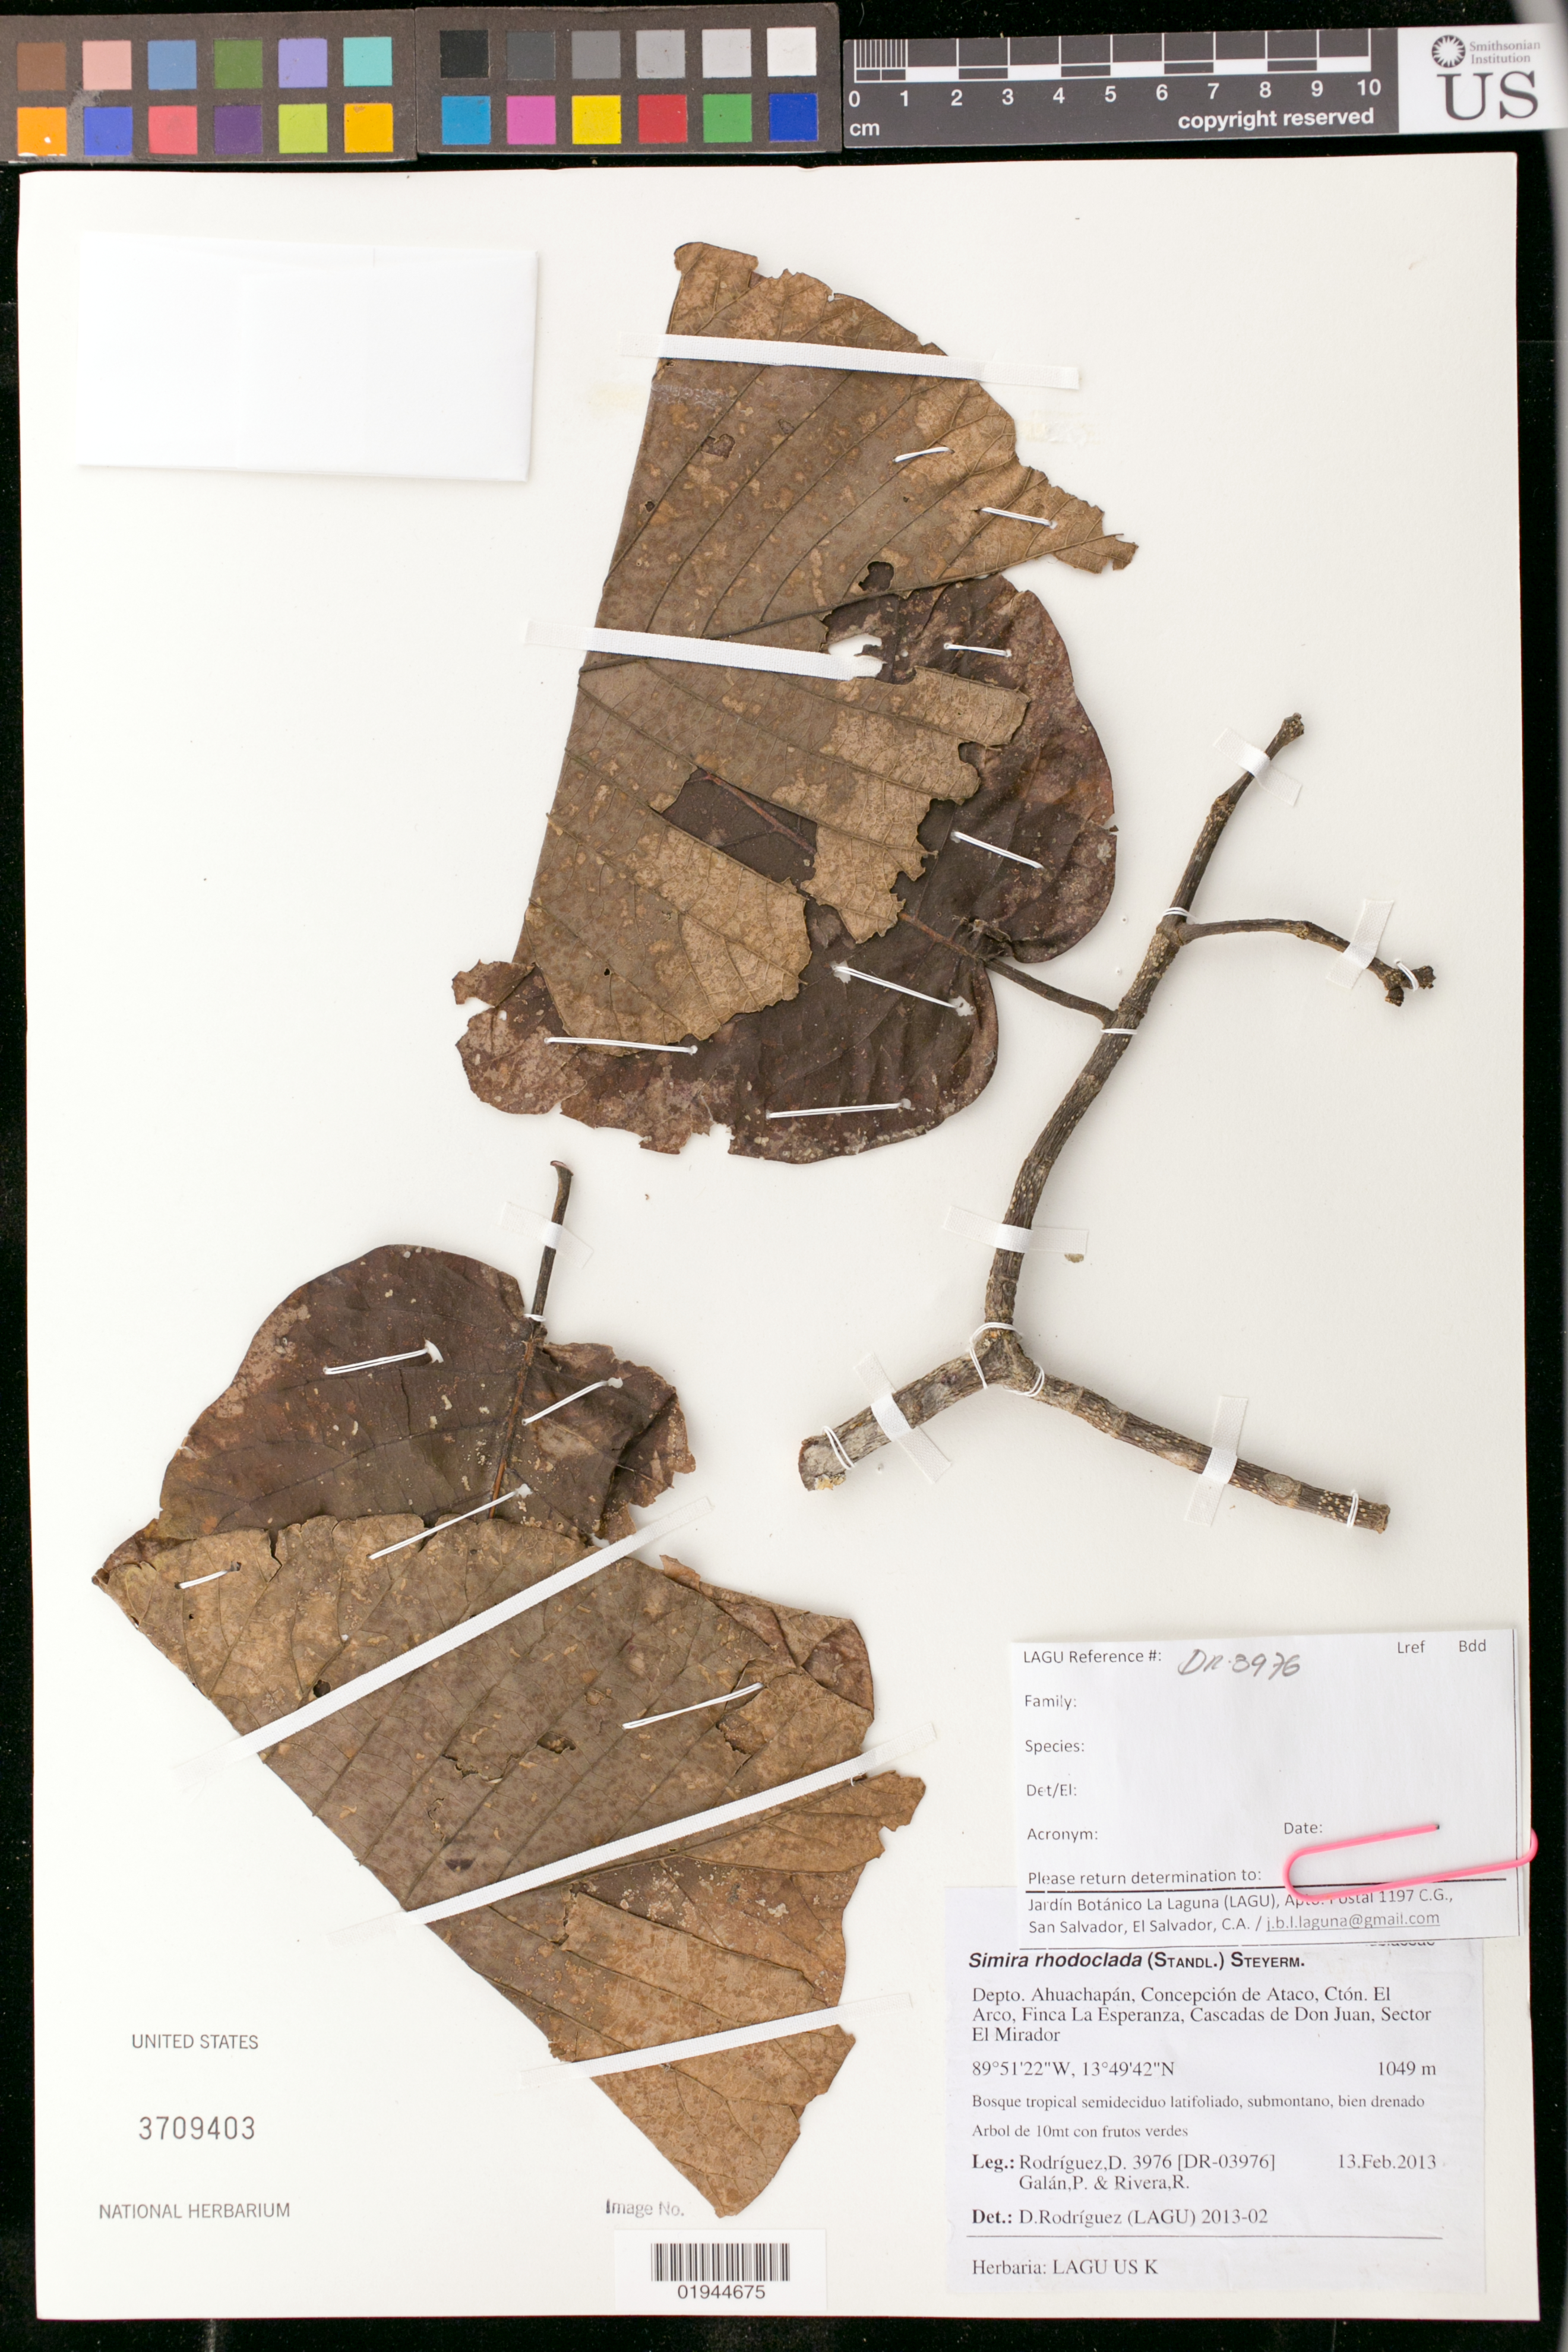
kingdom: Plantae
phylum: Tracheophyta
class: Magnoliopsida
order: Gentianales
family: Rubiaceae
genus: Simira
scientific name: Simira rhodoclada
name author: (Standl.) Steyerm.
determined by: Rodriguez, D.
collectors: D. Rodriguez, P. Galan & R. Rivera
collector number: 3976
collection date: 2013-02-13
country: El Salvador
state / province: Ahuachapán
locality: Concepcion de Ataco, Cton. El Arco, Fina La Esperanza, Cascadas de Don Juan, Sector El Mirador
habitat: bosque tropical semideciduo latifoliado, submontano, bien drenado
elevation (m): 1049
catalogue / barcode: US 3709403